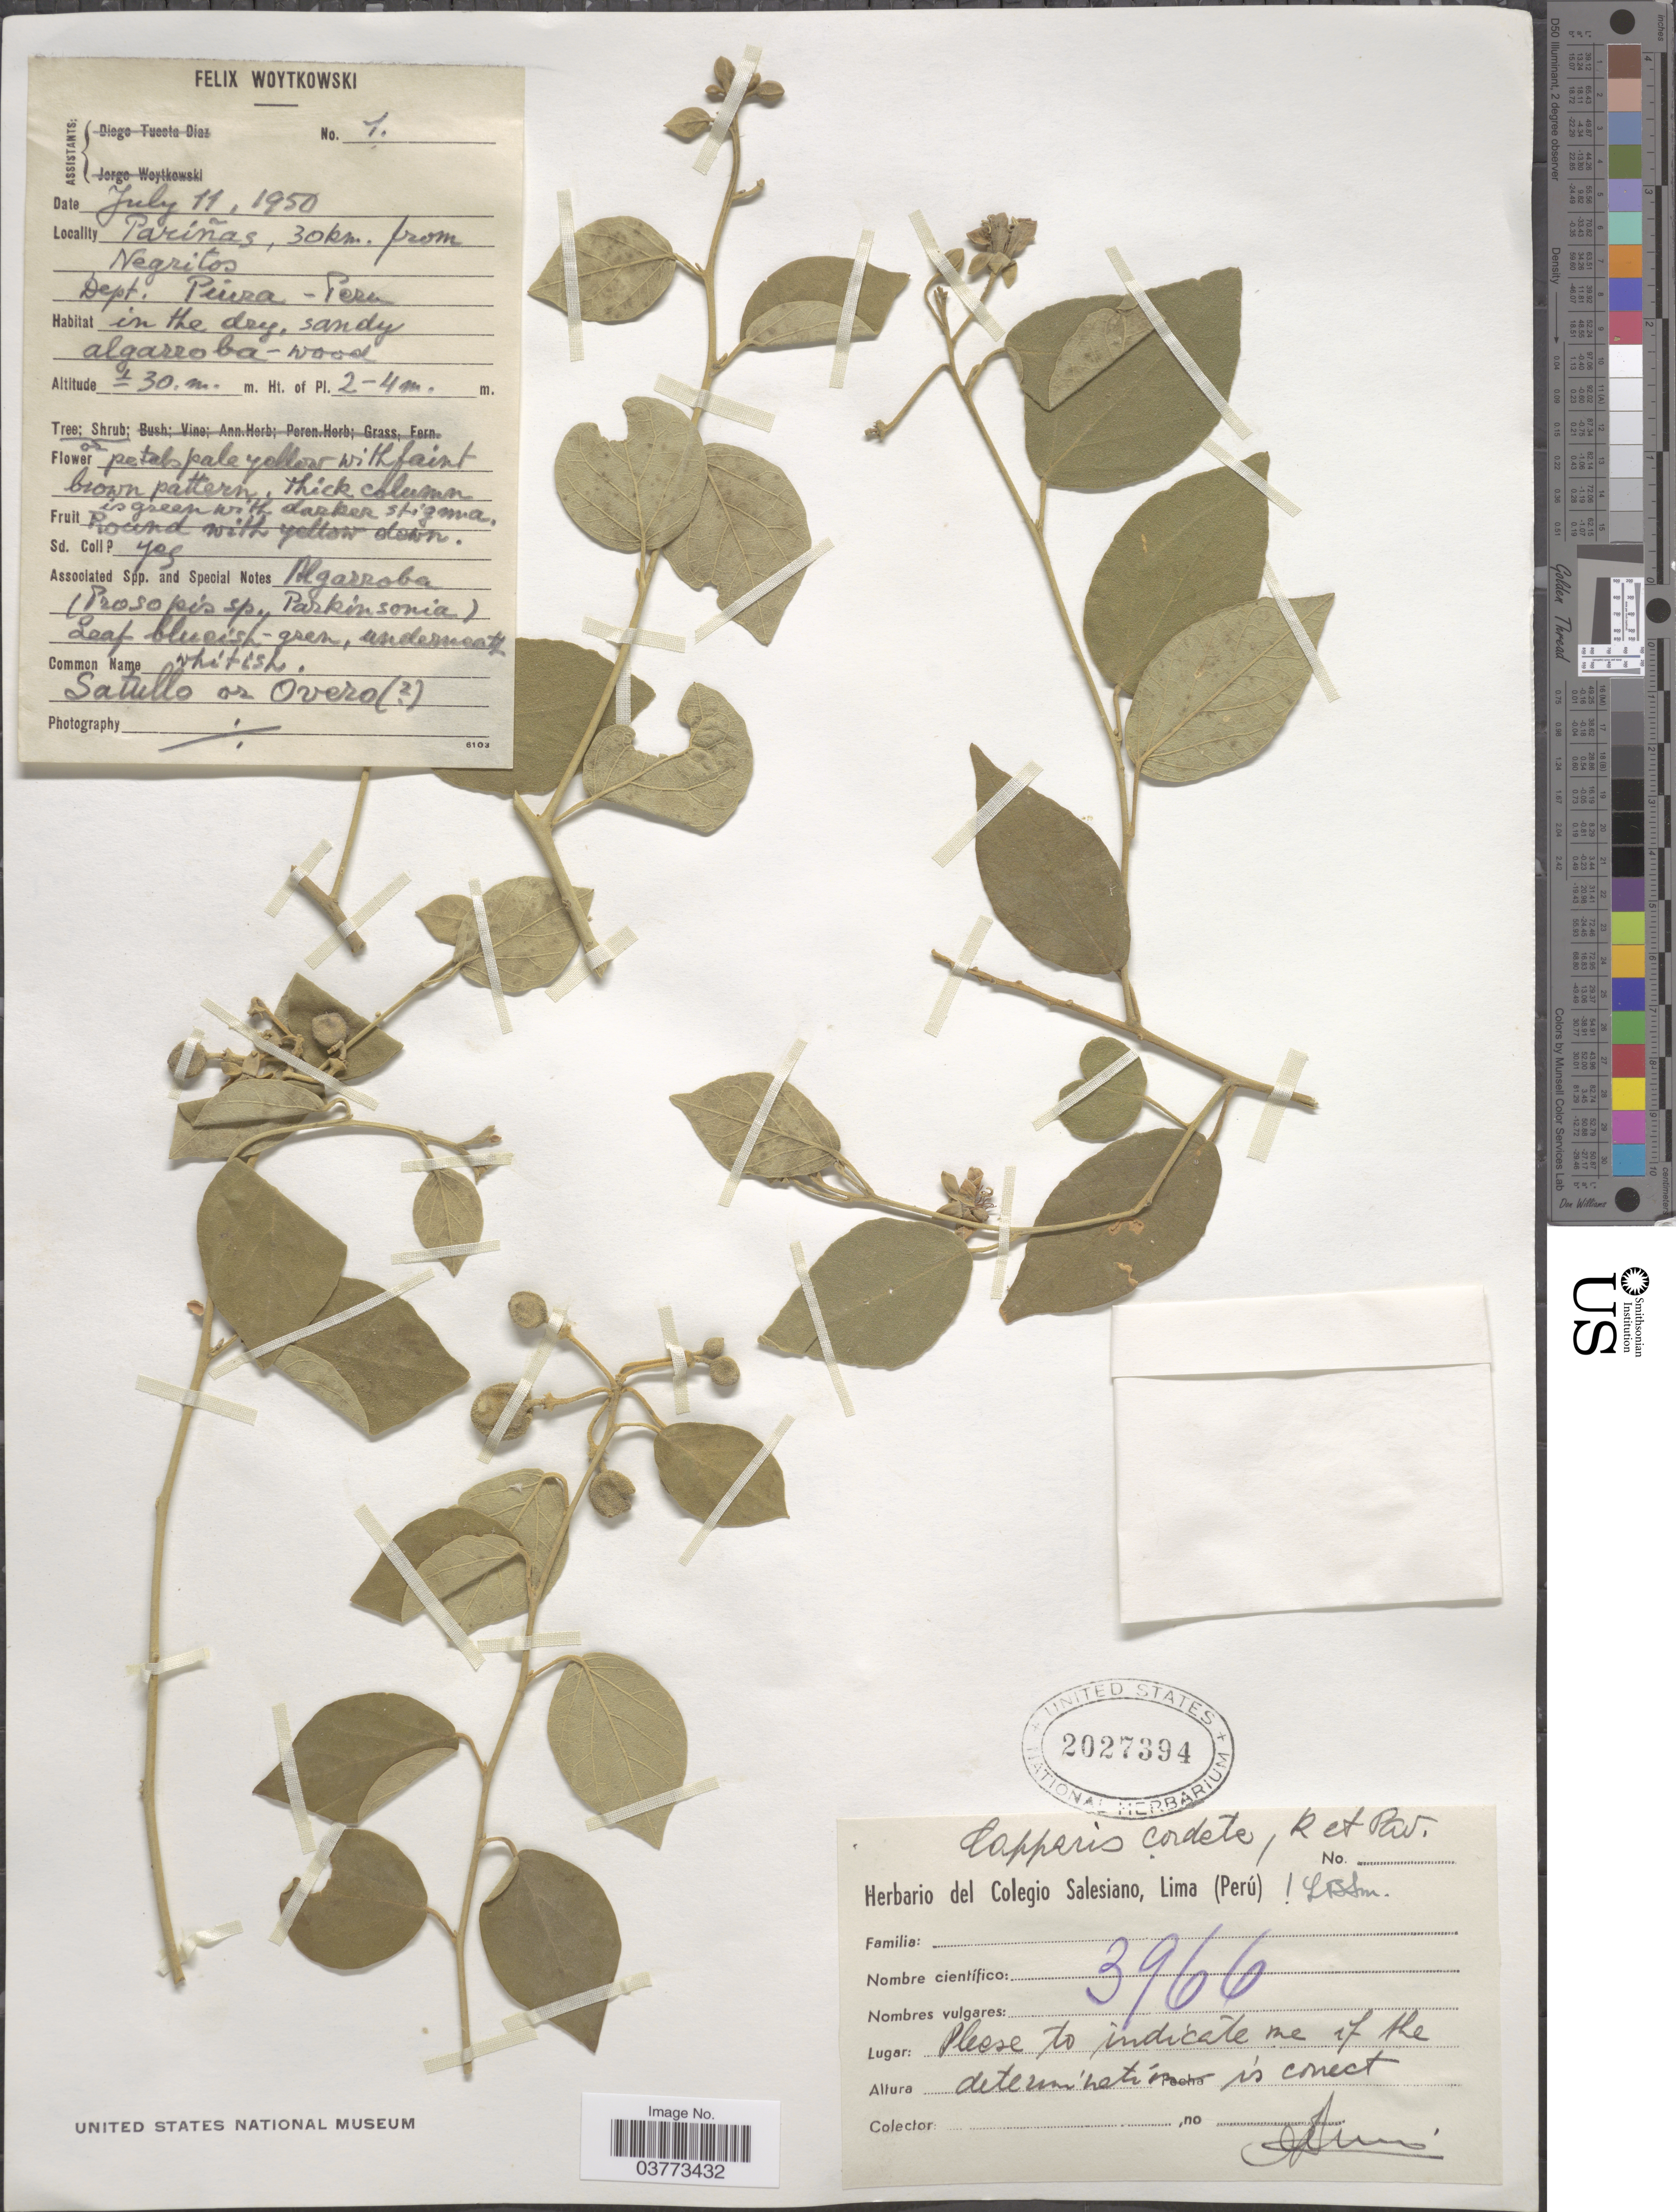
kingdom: Plantae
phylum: Tracheophyta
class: Magnoliopsida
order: Brassicales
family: Capparaceae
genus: Capparicordis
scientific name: Capparicordis crotonoides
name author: (Kunth) Iltis & Cornejo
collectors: F. Woytkowski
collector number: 3966/1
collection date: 1950-07-11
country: Peru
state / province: Piura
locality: Pariñas, 30 km. from Negritos. Dept. Piura.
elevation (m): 30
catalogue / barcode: US 2027394